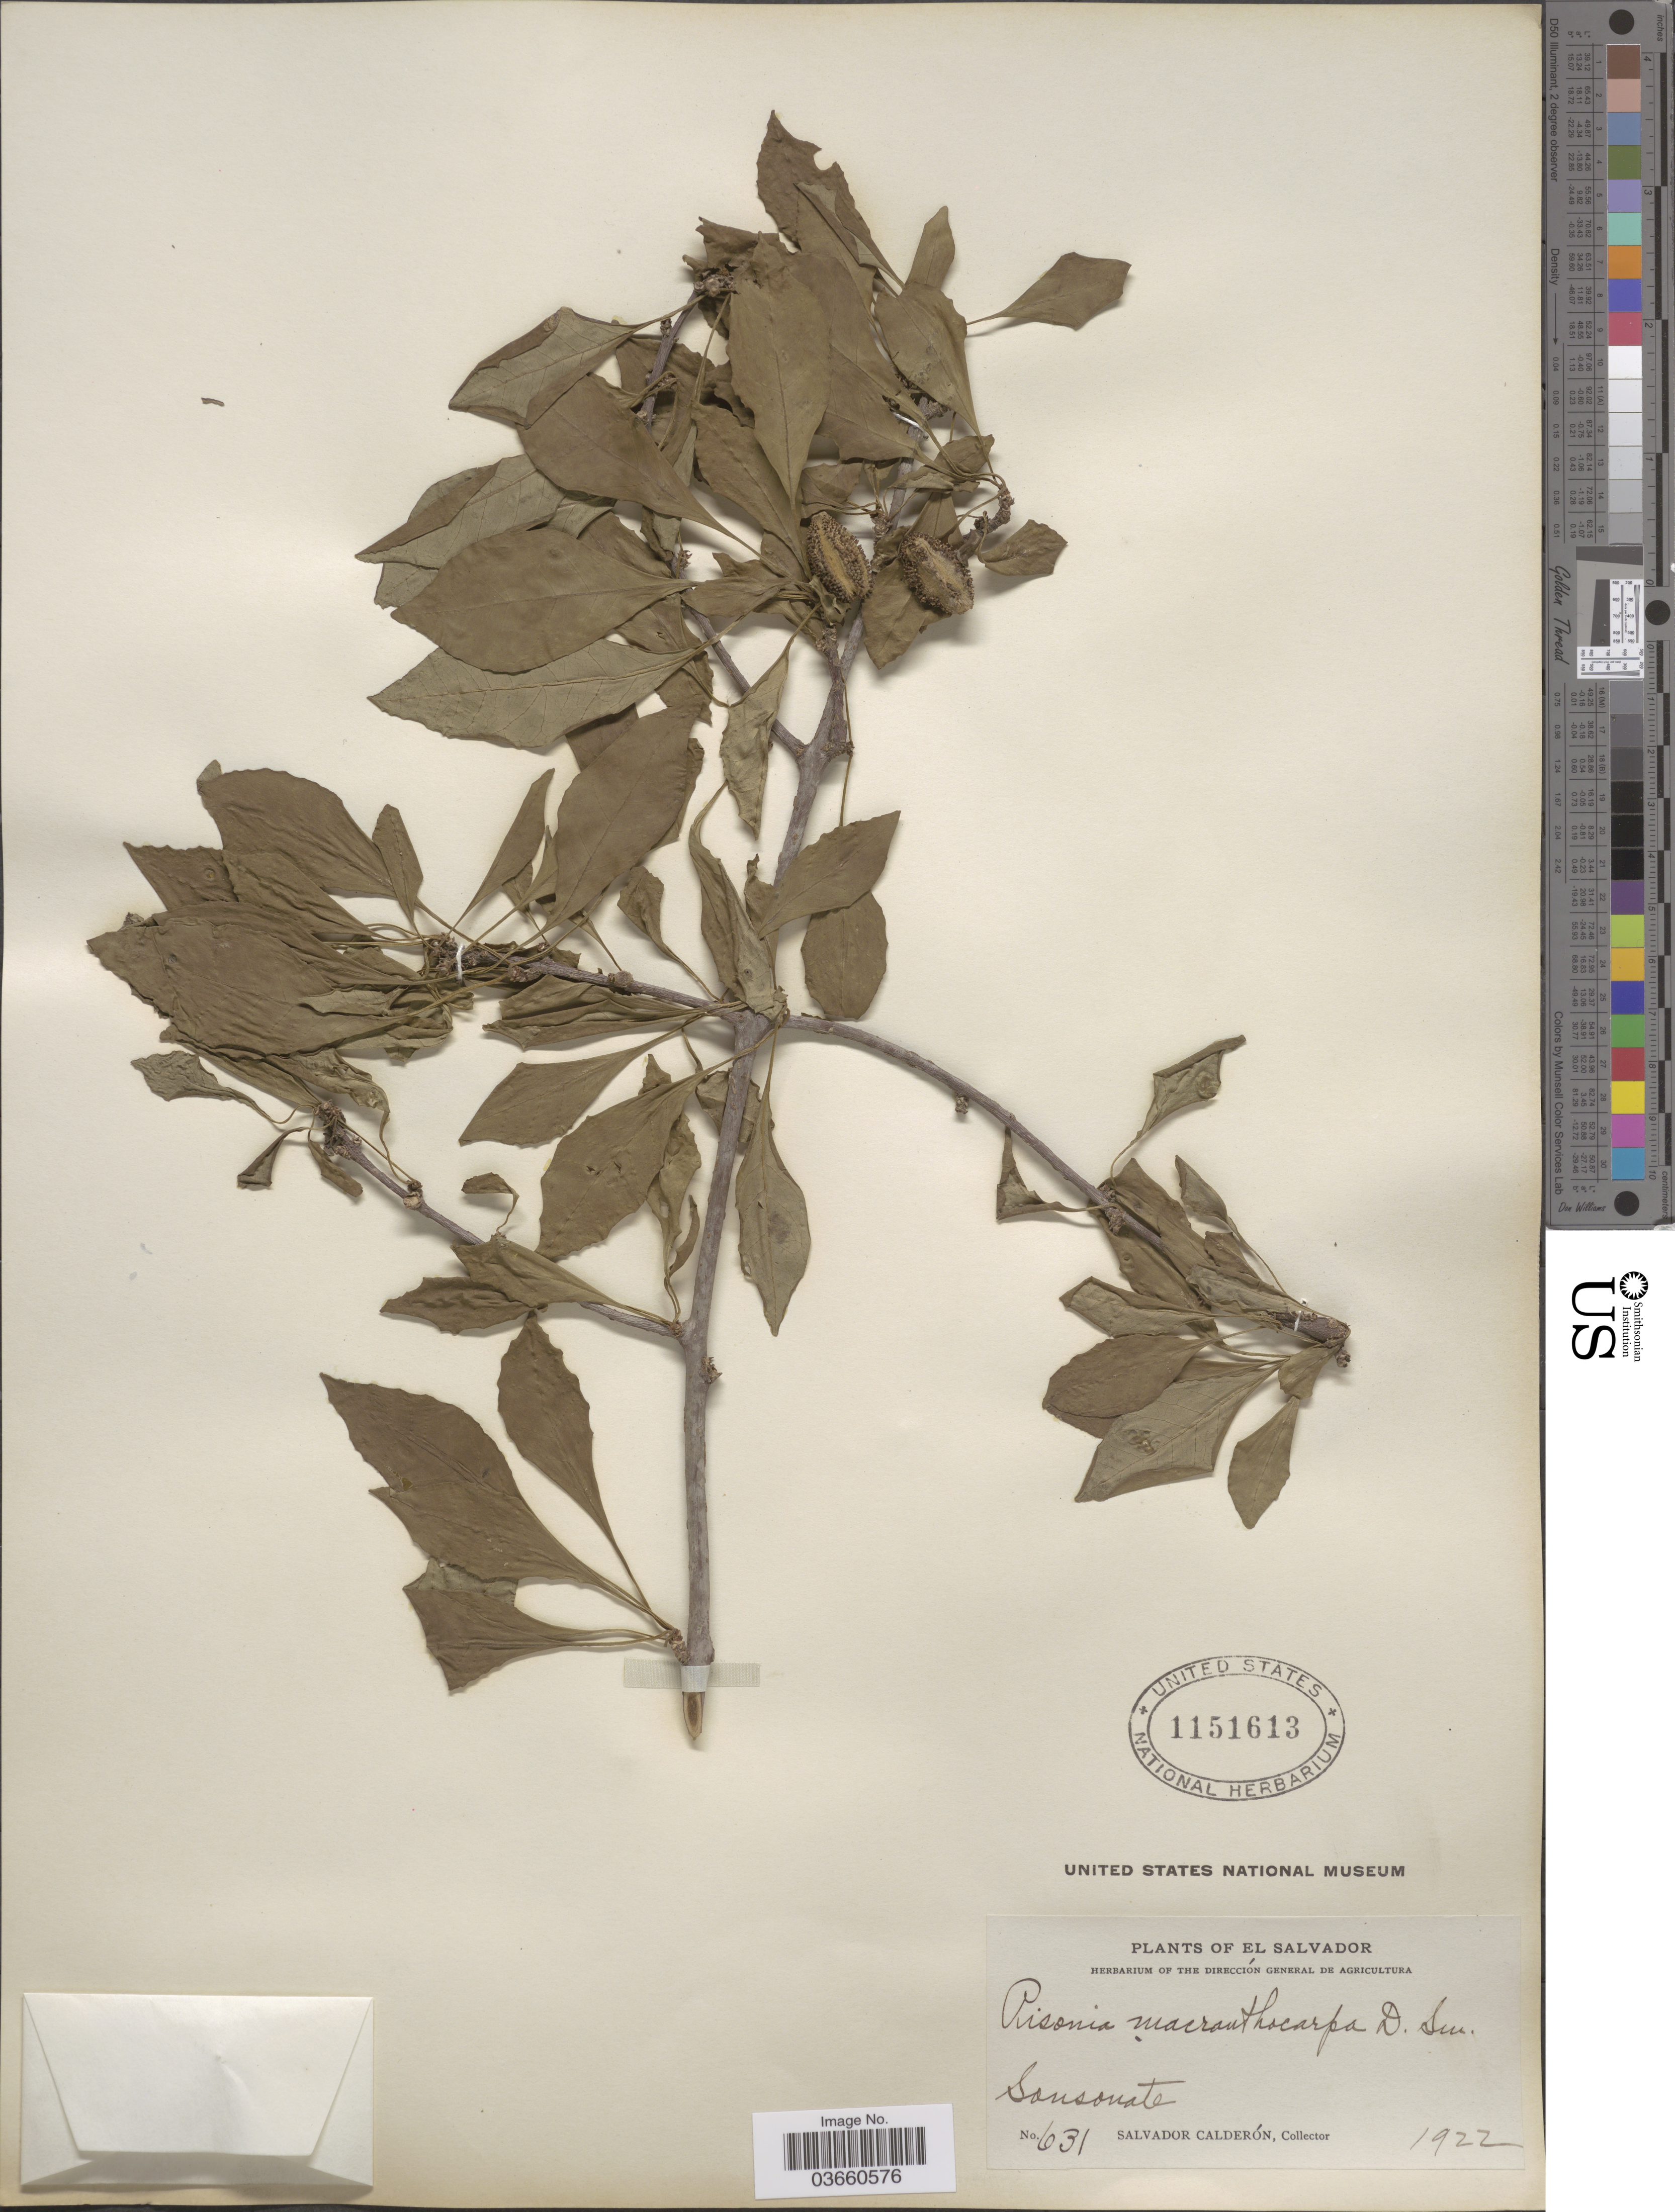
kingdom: Plantae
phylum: Tracheophyta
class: Magnoliopsida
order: Caryophyllales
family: Nyctaginaceae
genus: Pisonia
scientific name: Pisonia macranthocarpa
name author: (Donn. Sm.) Donn. Sm.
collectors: S. Calderón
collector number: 631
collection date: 1922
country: El Salvador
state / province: Sonsonate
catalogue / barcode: US 1151613